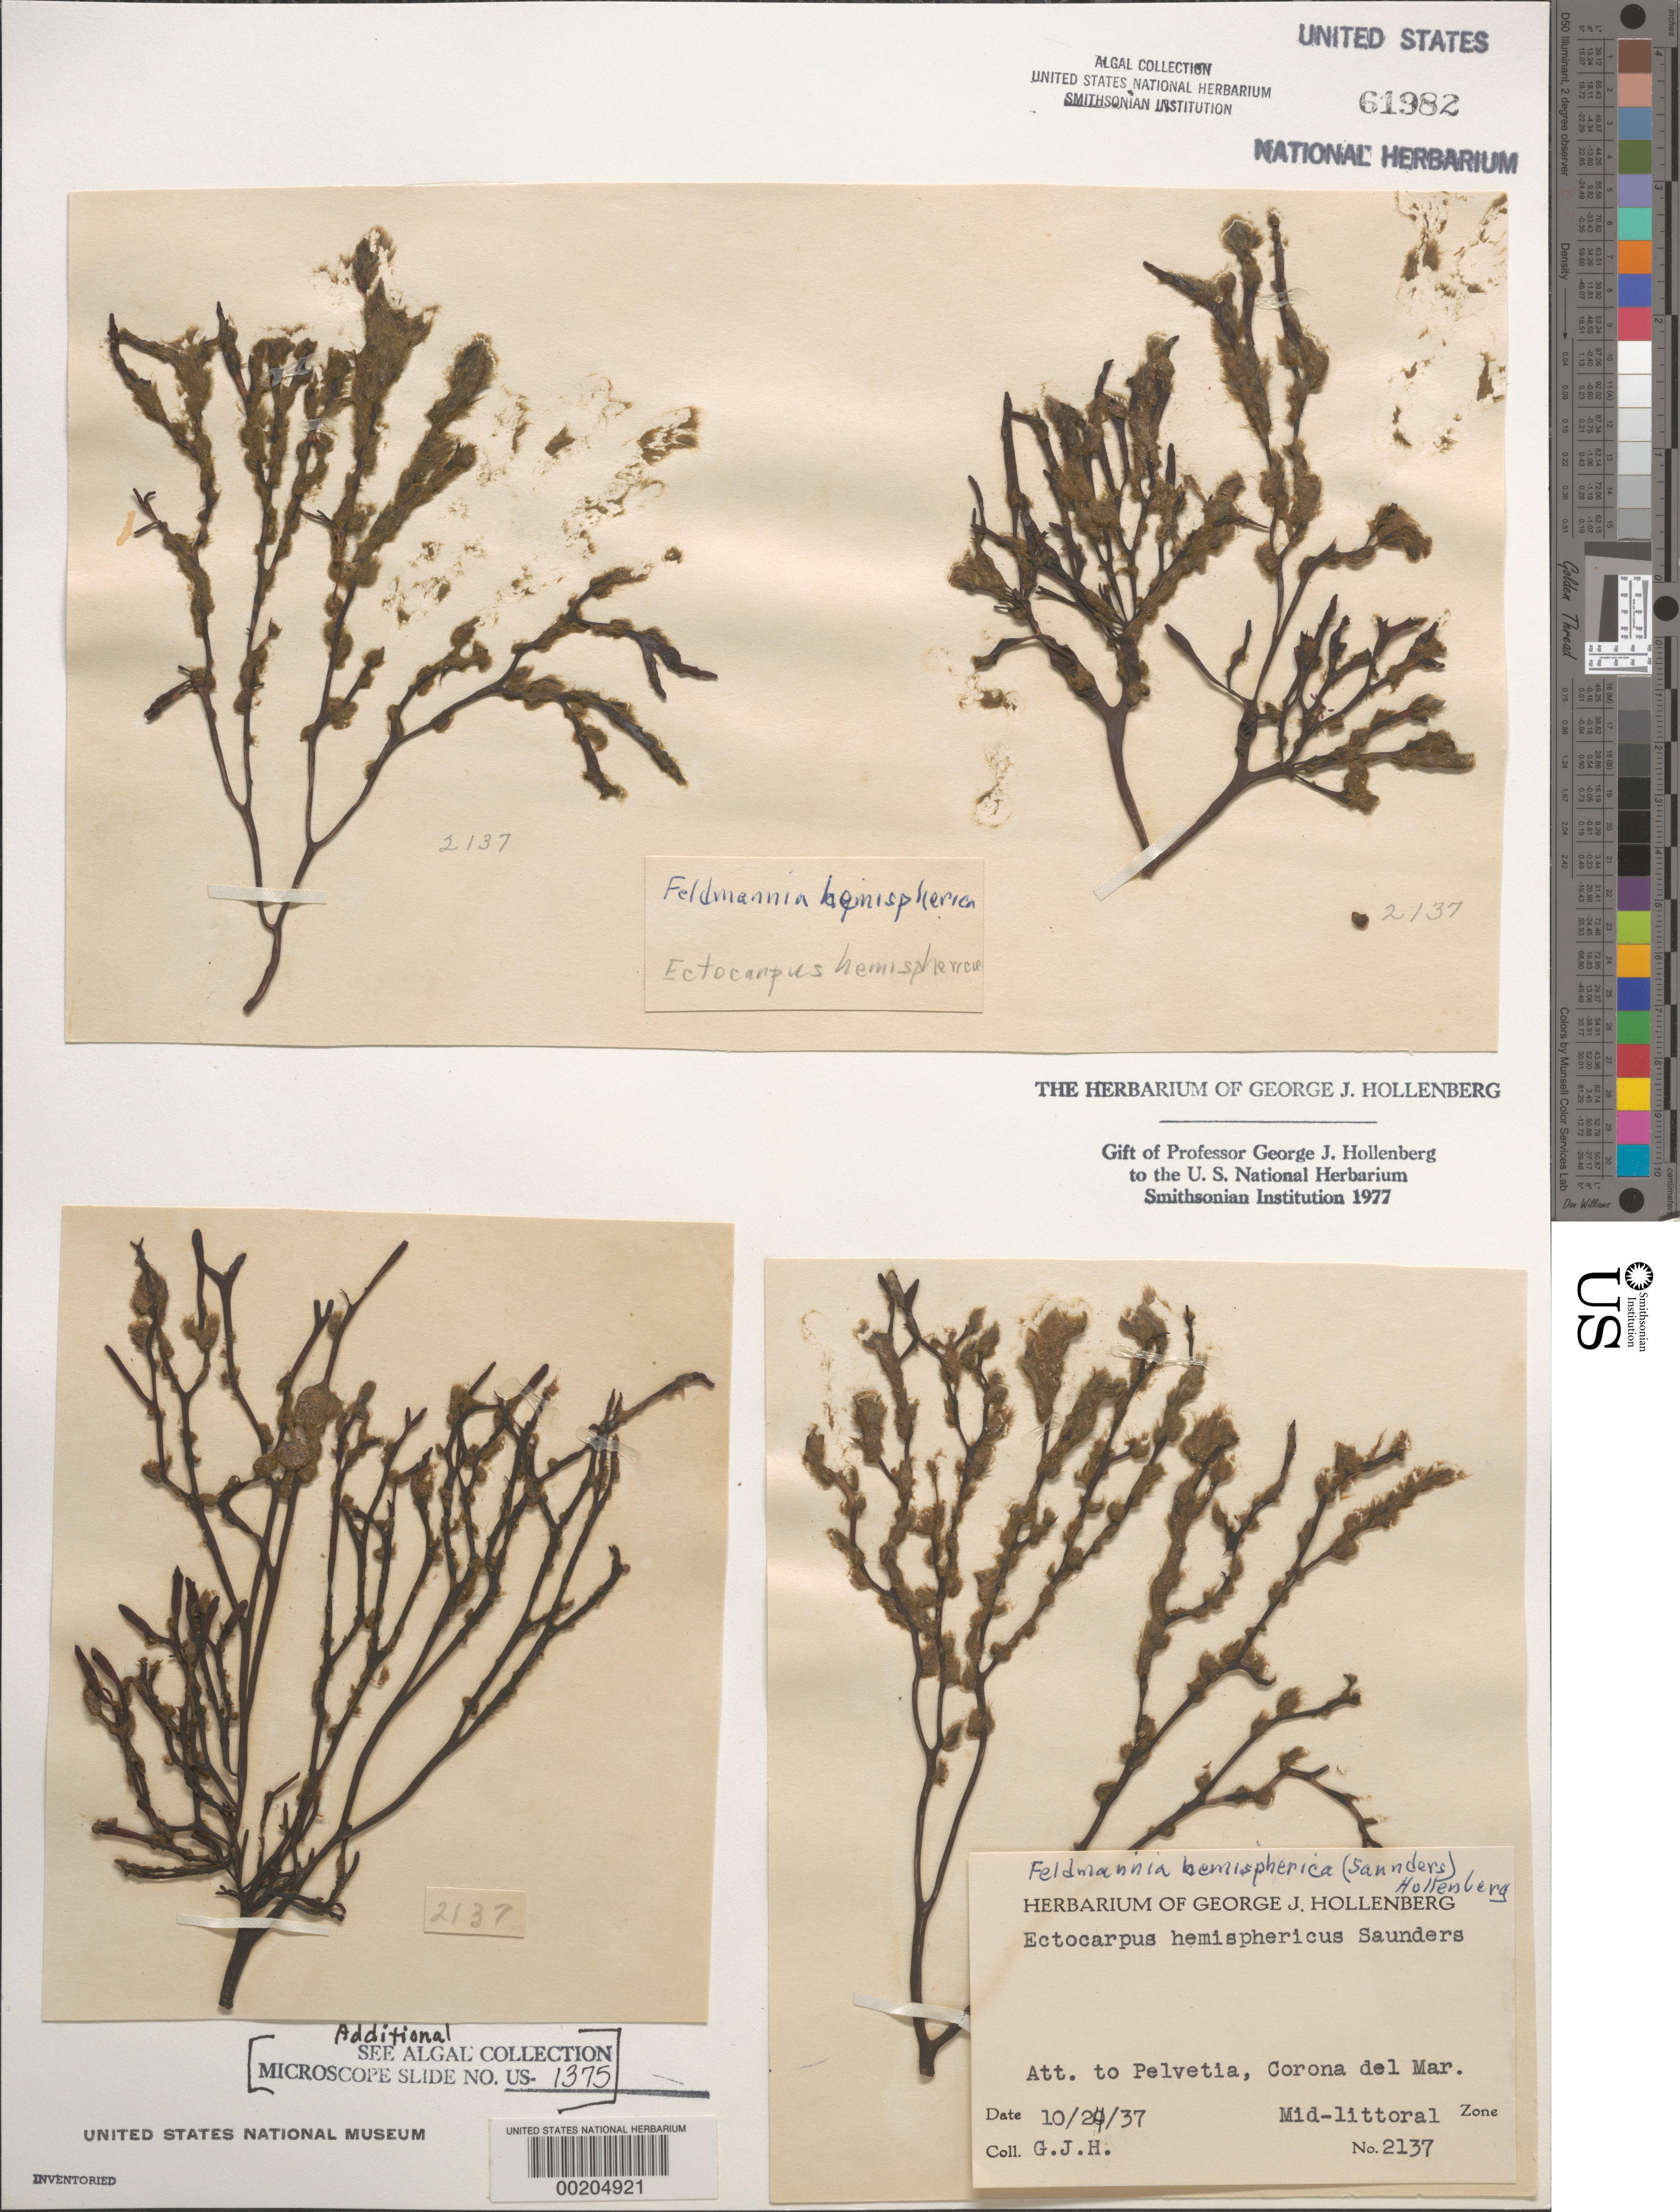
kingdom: Chromista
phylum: Ochrophyta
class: Phaeophyceae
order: Ectocarpales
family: Acinetosporaceae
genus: Feldmannia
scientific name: Feldmannia hemispherica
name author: (D.A. Saunders) Hollenb.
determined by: Hollenberg, George J.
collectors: G. Hollenberg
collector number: GJH 2137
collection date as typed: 24 October 1937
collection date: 1937-10-24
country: United States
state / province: California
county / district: Orange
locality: Corona del Mar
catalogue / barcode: US 61982